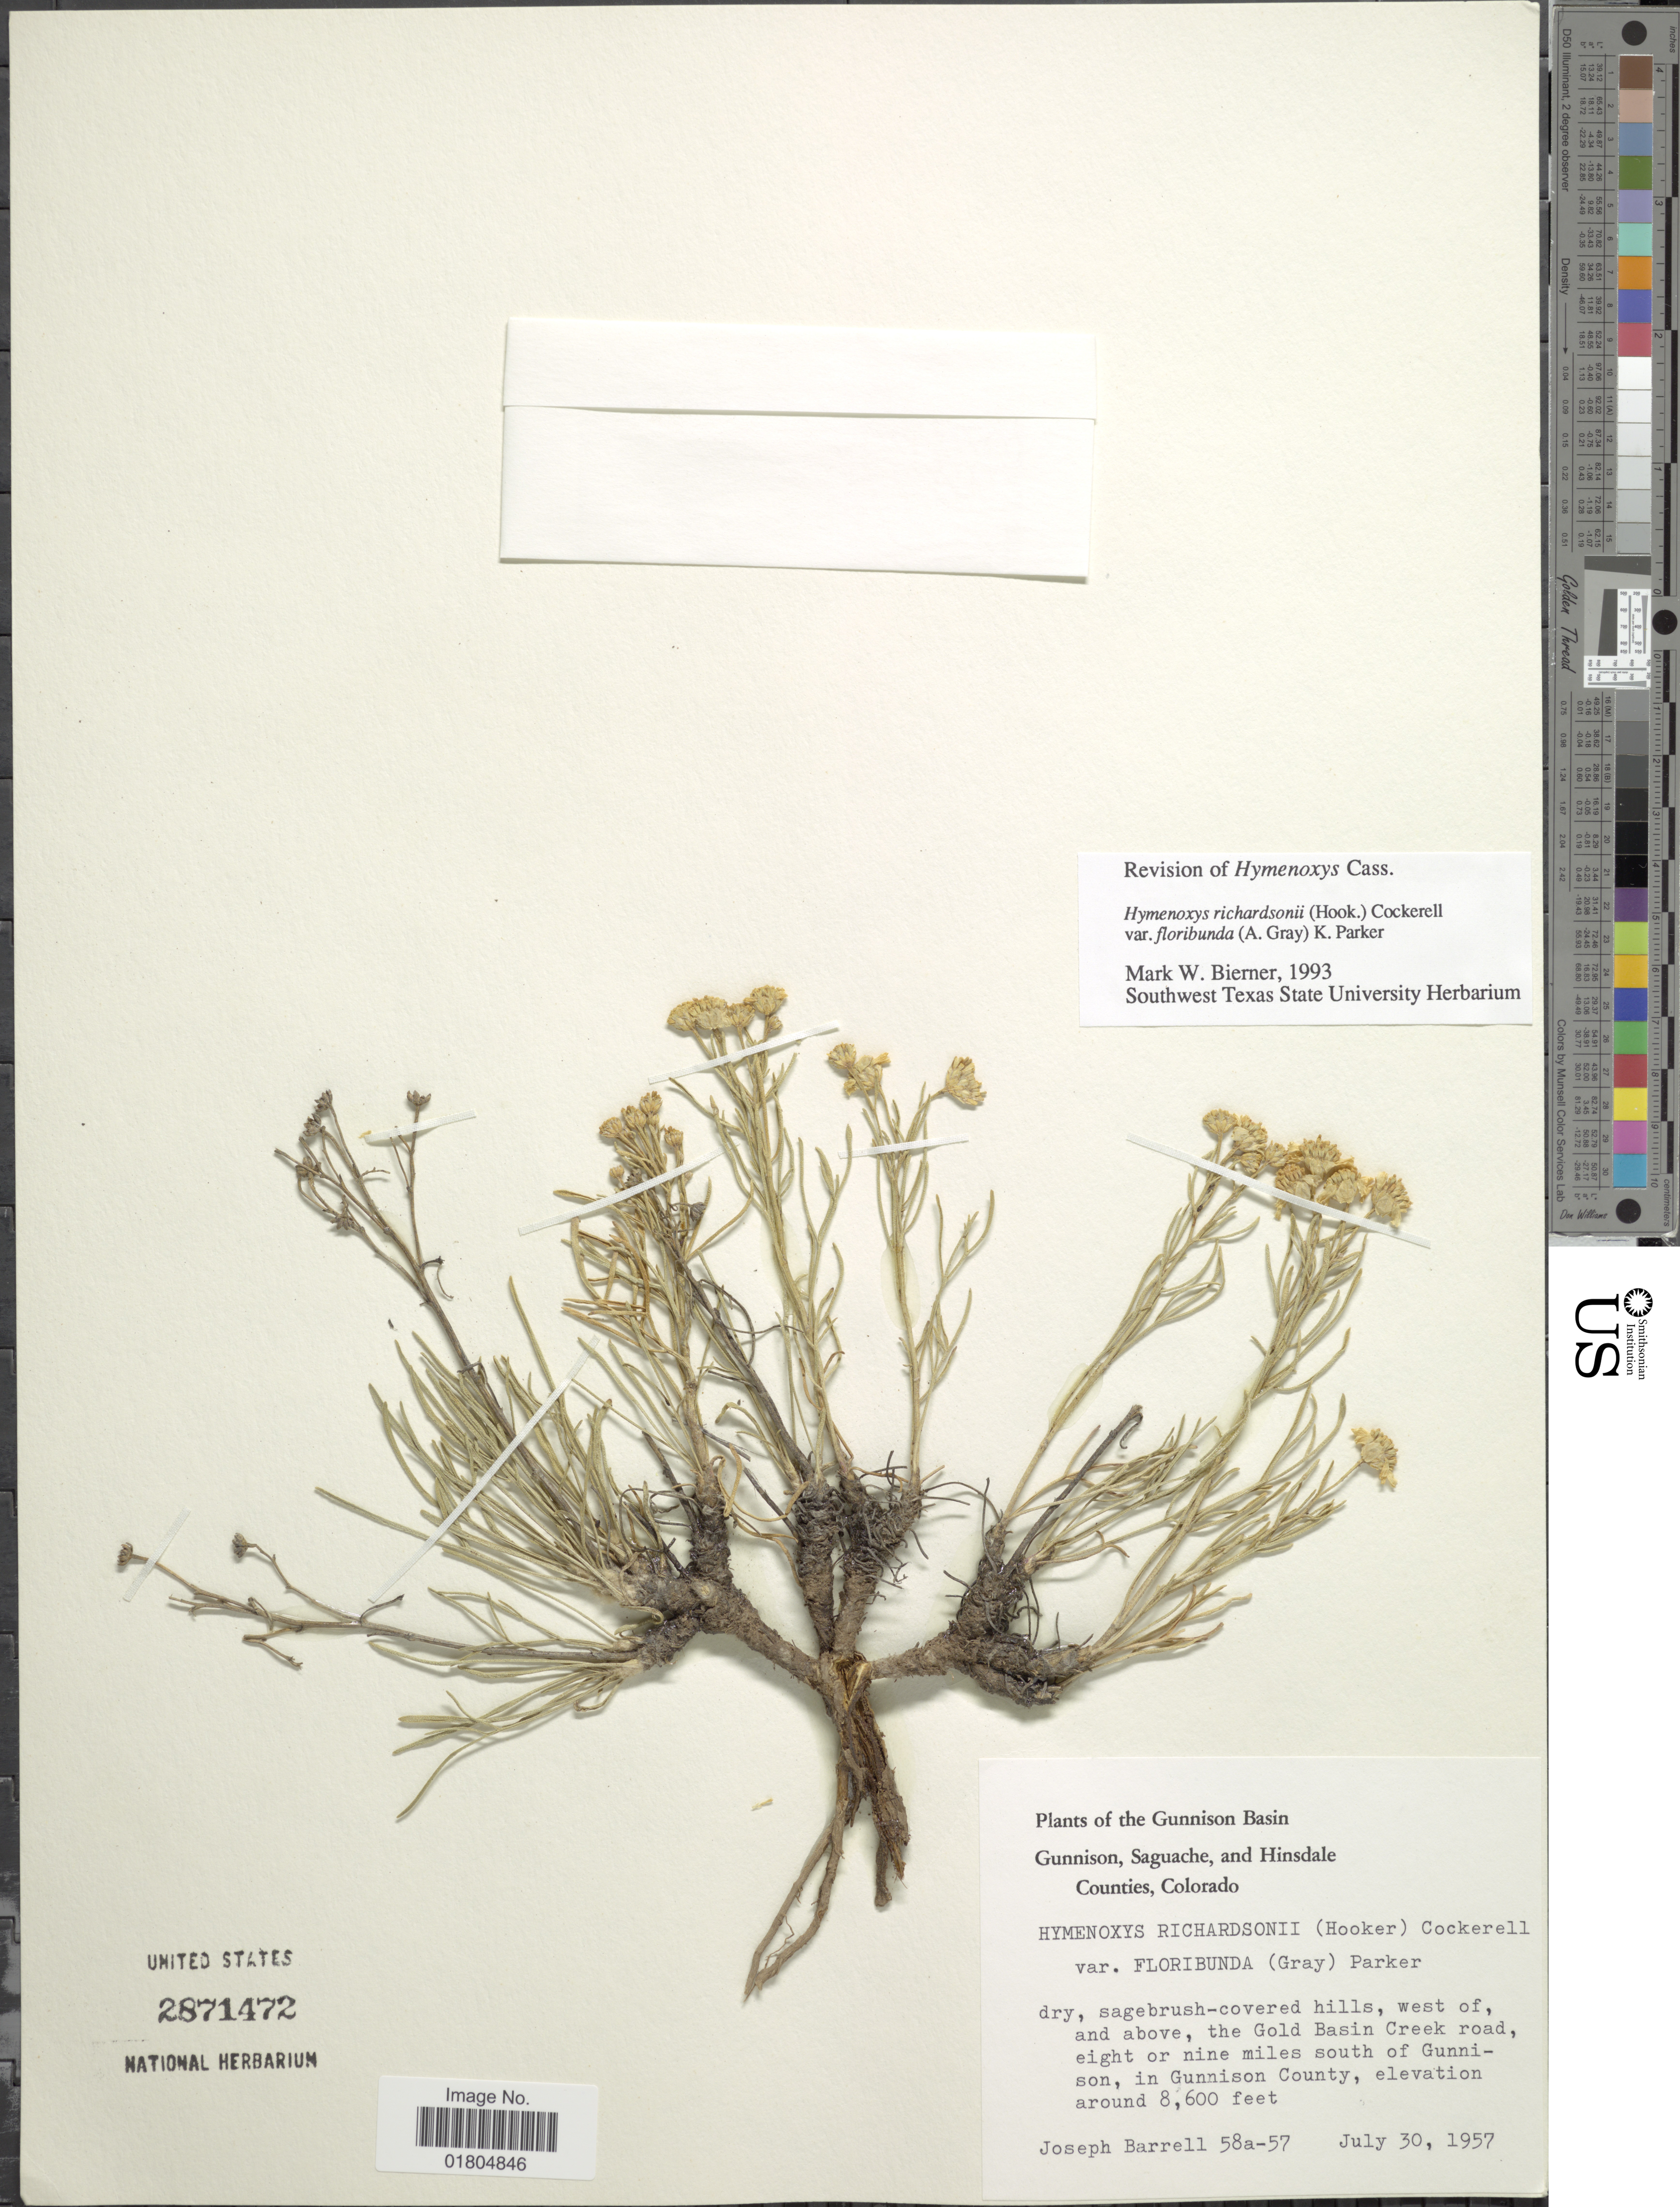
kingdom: Plantae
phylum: Tracheophyta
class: Magnoliopsida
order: Asterales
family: Asteraceae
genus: Hymenoxys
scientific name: Hymenoxys richardsonii var. floribunda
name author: (A. Gray) K.F. Parker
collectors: J. Barrell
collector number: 58a-57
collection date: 1957-07-30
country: United States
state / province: Colorado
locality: Gunnison Basin. west of, and above, the Gold Basin Creek road, eight or nine miles south of Gunnison, in Gunnison County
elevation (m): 2621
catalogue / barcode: US 2871472